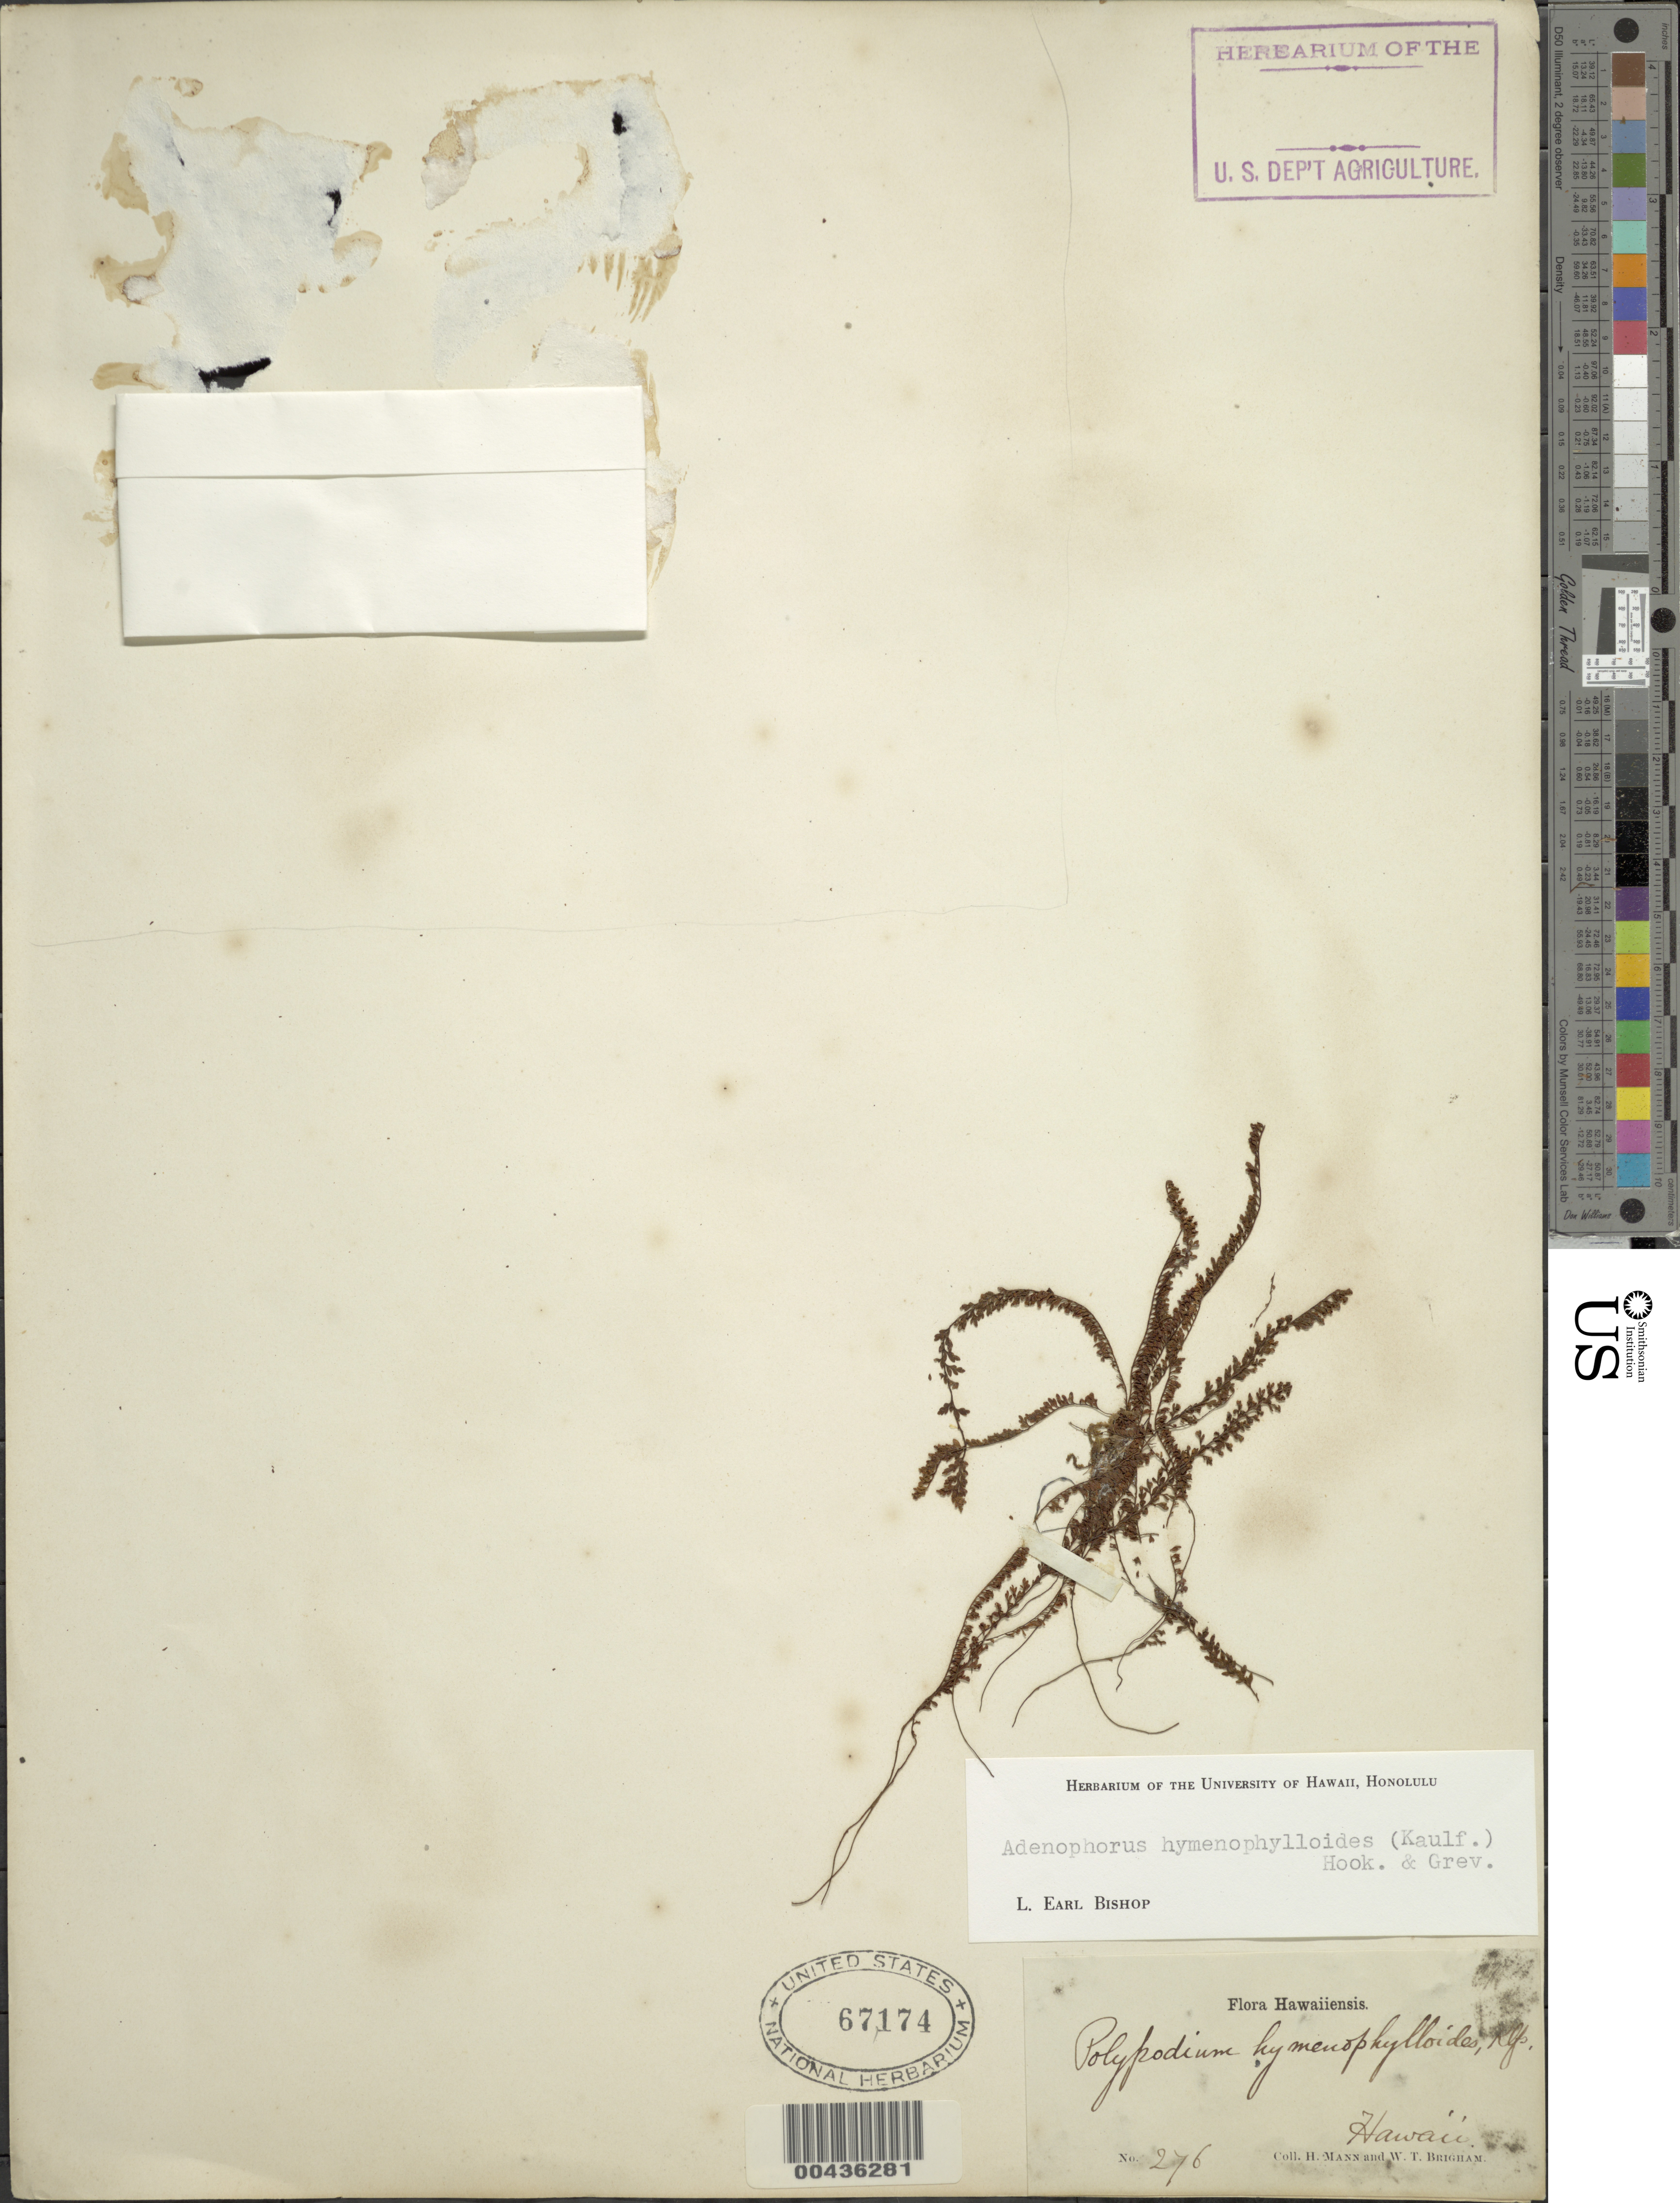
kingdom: Plantae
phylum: Tracheophyta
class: Polypodiopsida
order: Polypodiales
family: Polypodiaceae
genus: Adenophorus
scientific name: Adenophorus hymenophylloides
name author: (Kaulf.) Hook. & Grev.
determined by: Bishop, L. E.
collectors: H. Mann & W. T. Brigham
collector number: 276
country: United States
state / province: Hawaii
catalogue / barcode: US 67174